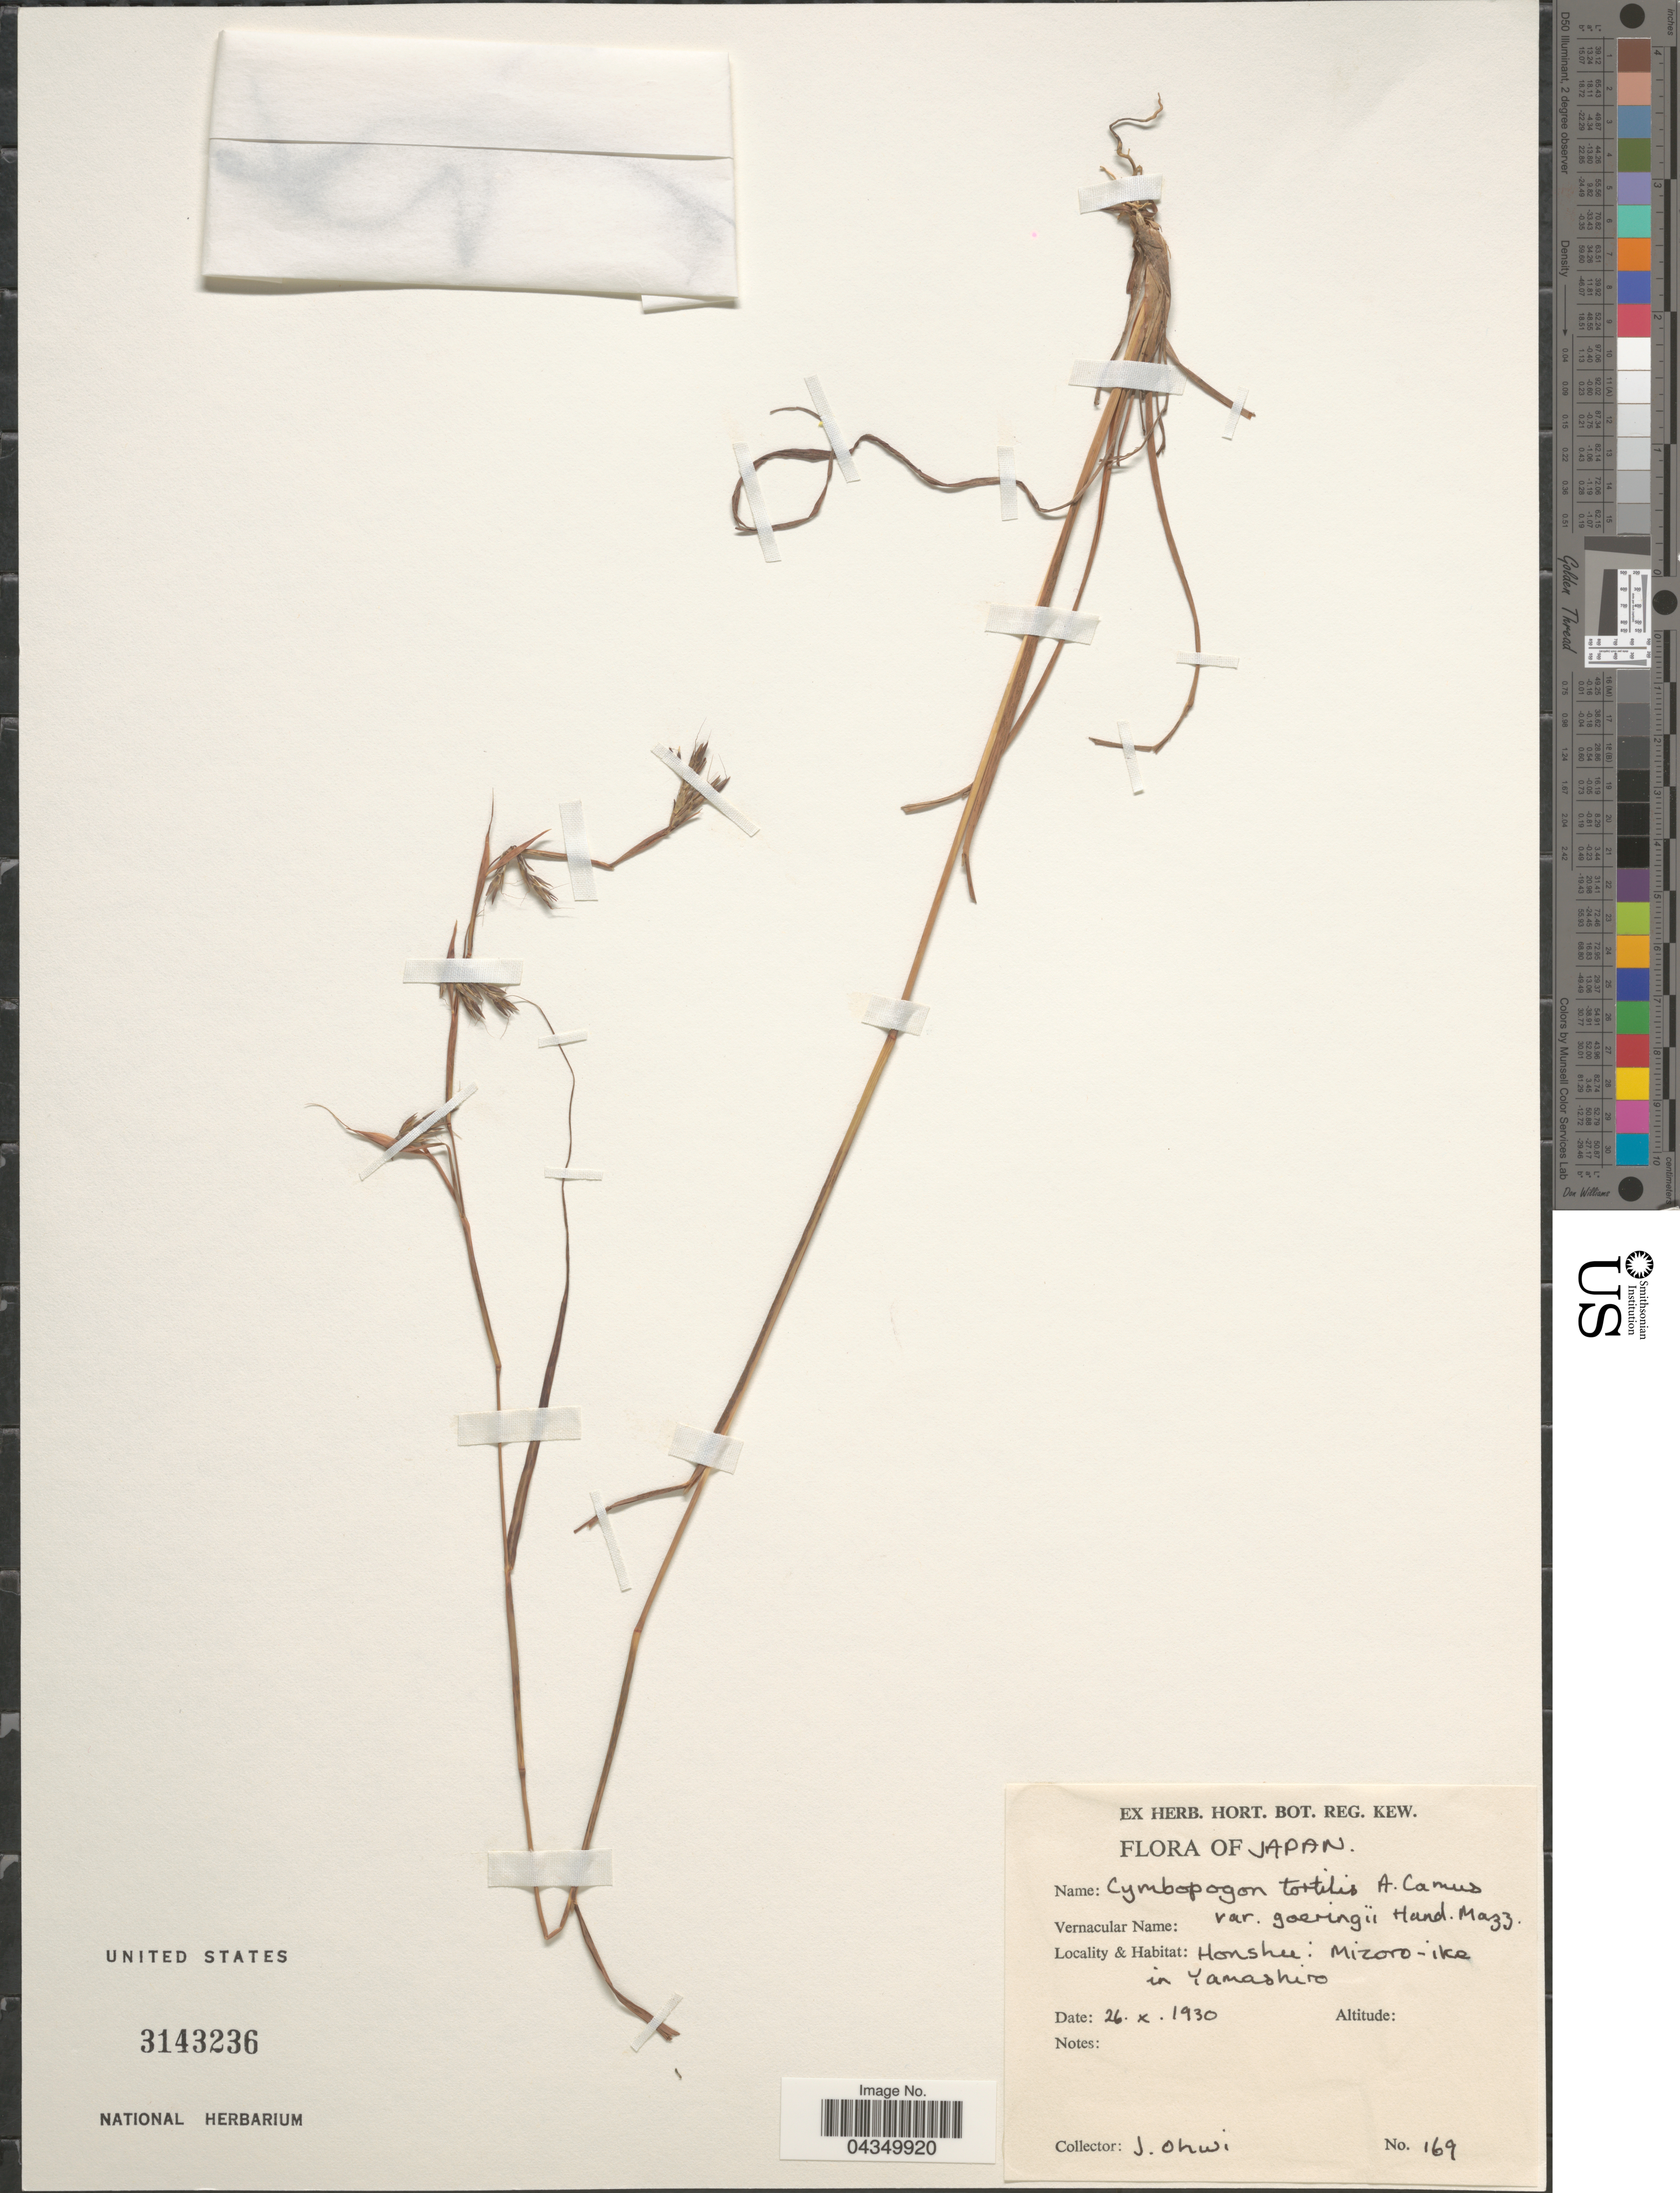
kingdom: Plantae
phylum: Tracheophyta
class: Liliopsida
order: Poales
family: Poaceae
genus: Cymbopogon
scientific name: Cymbopogon goeringii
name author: A. Camus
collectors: J. Ohwi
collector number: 169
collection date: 1930-10-26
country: Japan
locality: Honshu: Mizoro-ika in Yamashiro.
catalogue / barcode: US 3143236